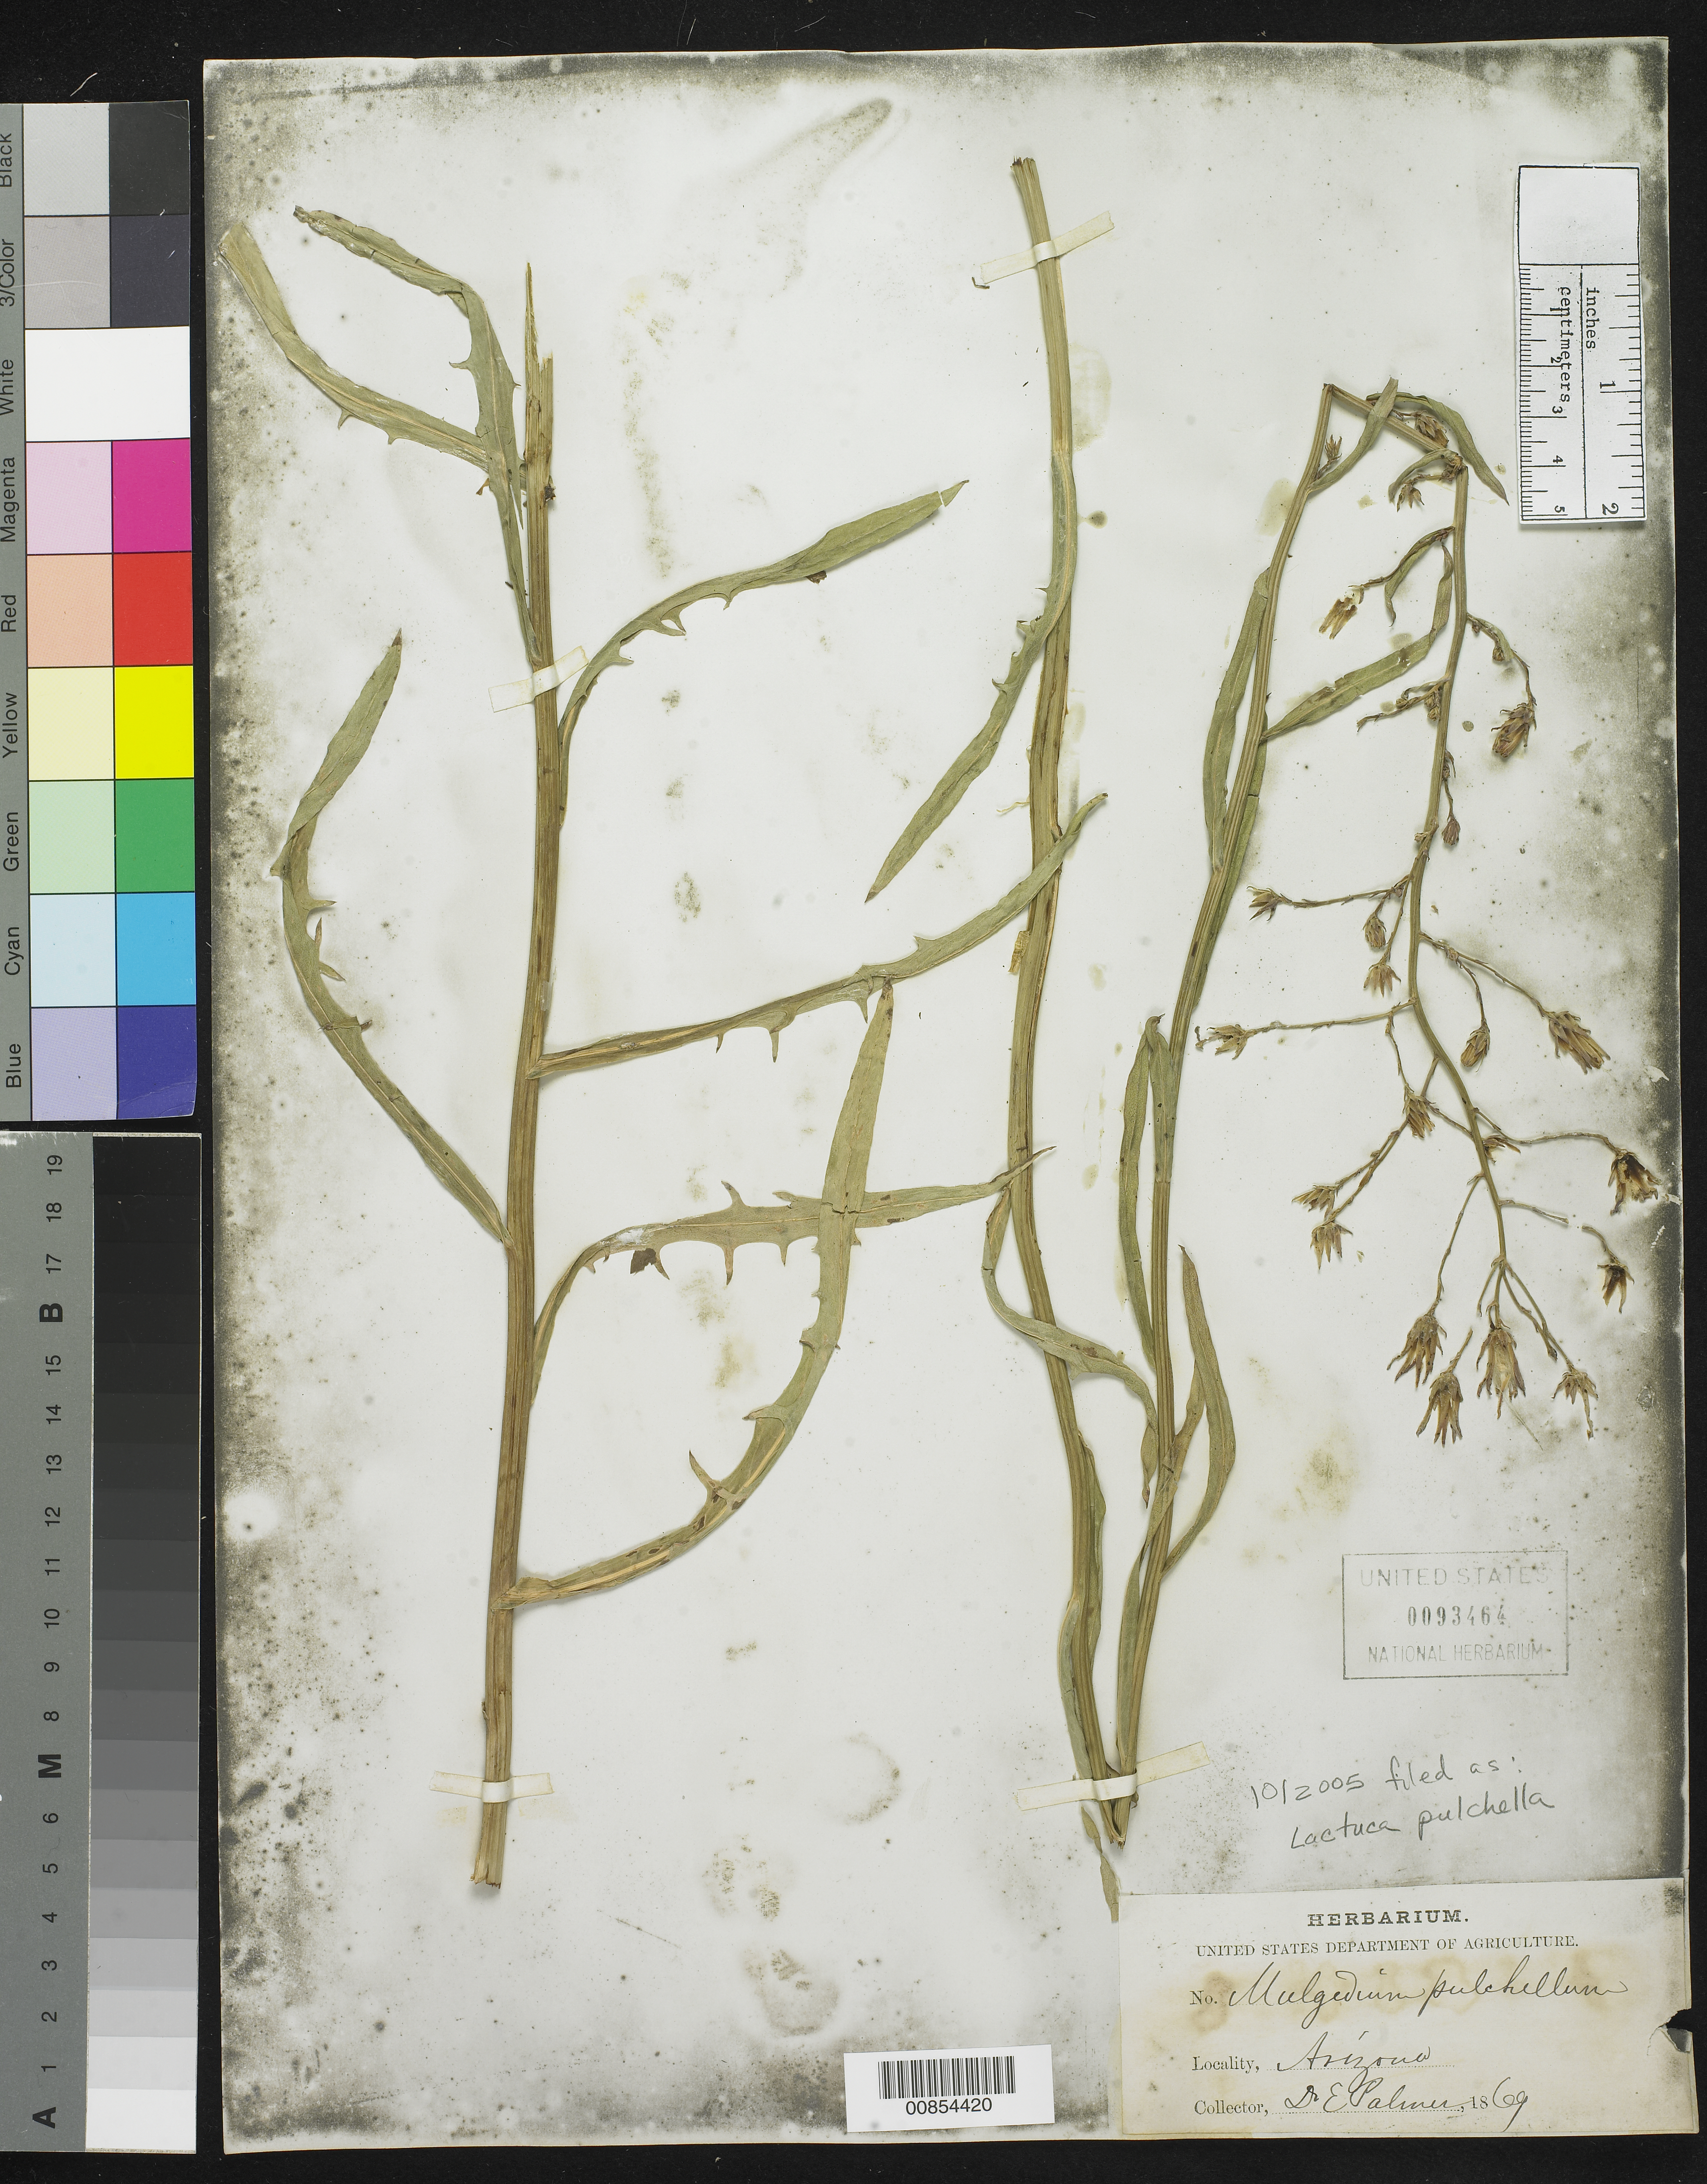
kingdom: Plantae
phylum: Tracheophyta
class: Magnoliopsida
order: Asterales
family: Asteraceae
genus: Lactuca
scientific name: Lactuca tatarica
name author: (L.) C.A. Mey.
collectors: E. Palmer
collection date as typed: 1869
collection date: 1869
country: United States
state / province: Arizona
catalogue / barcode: US 93464